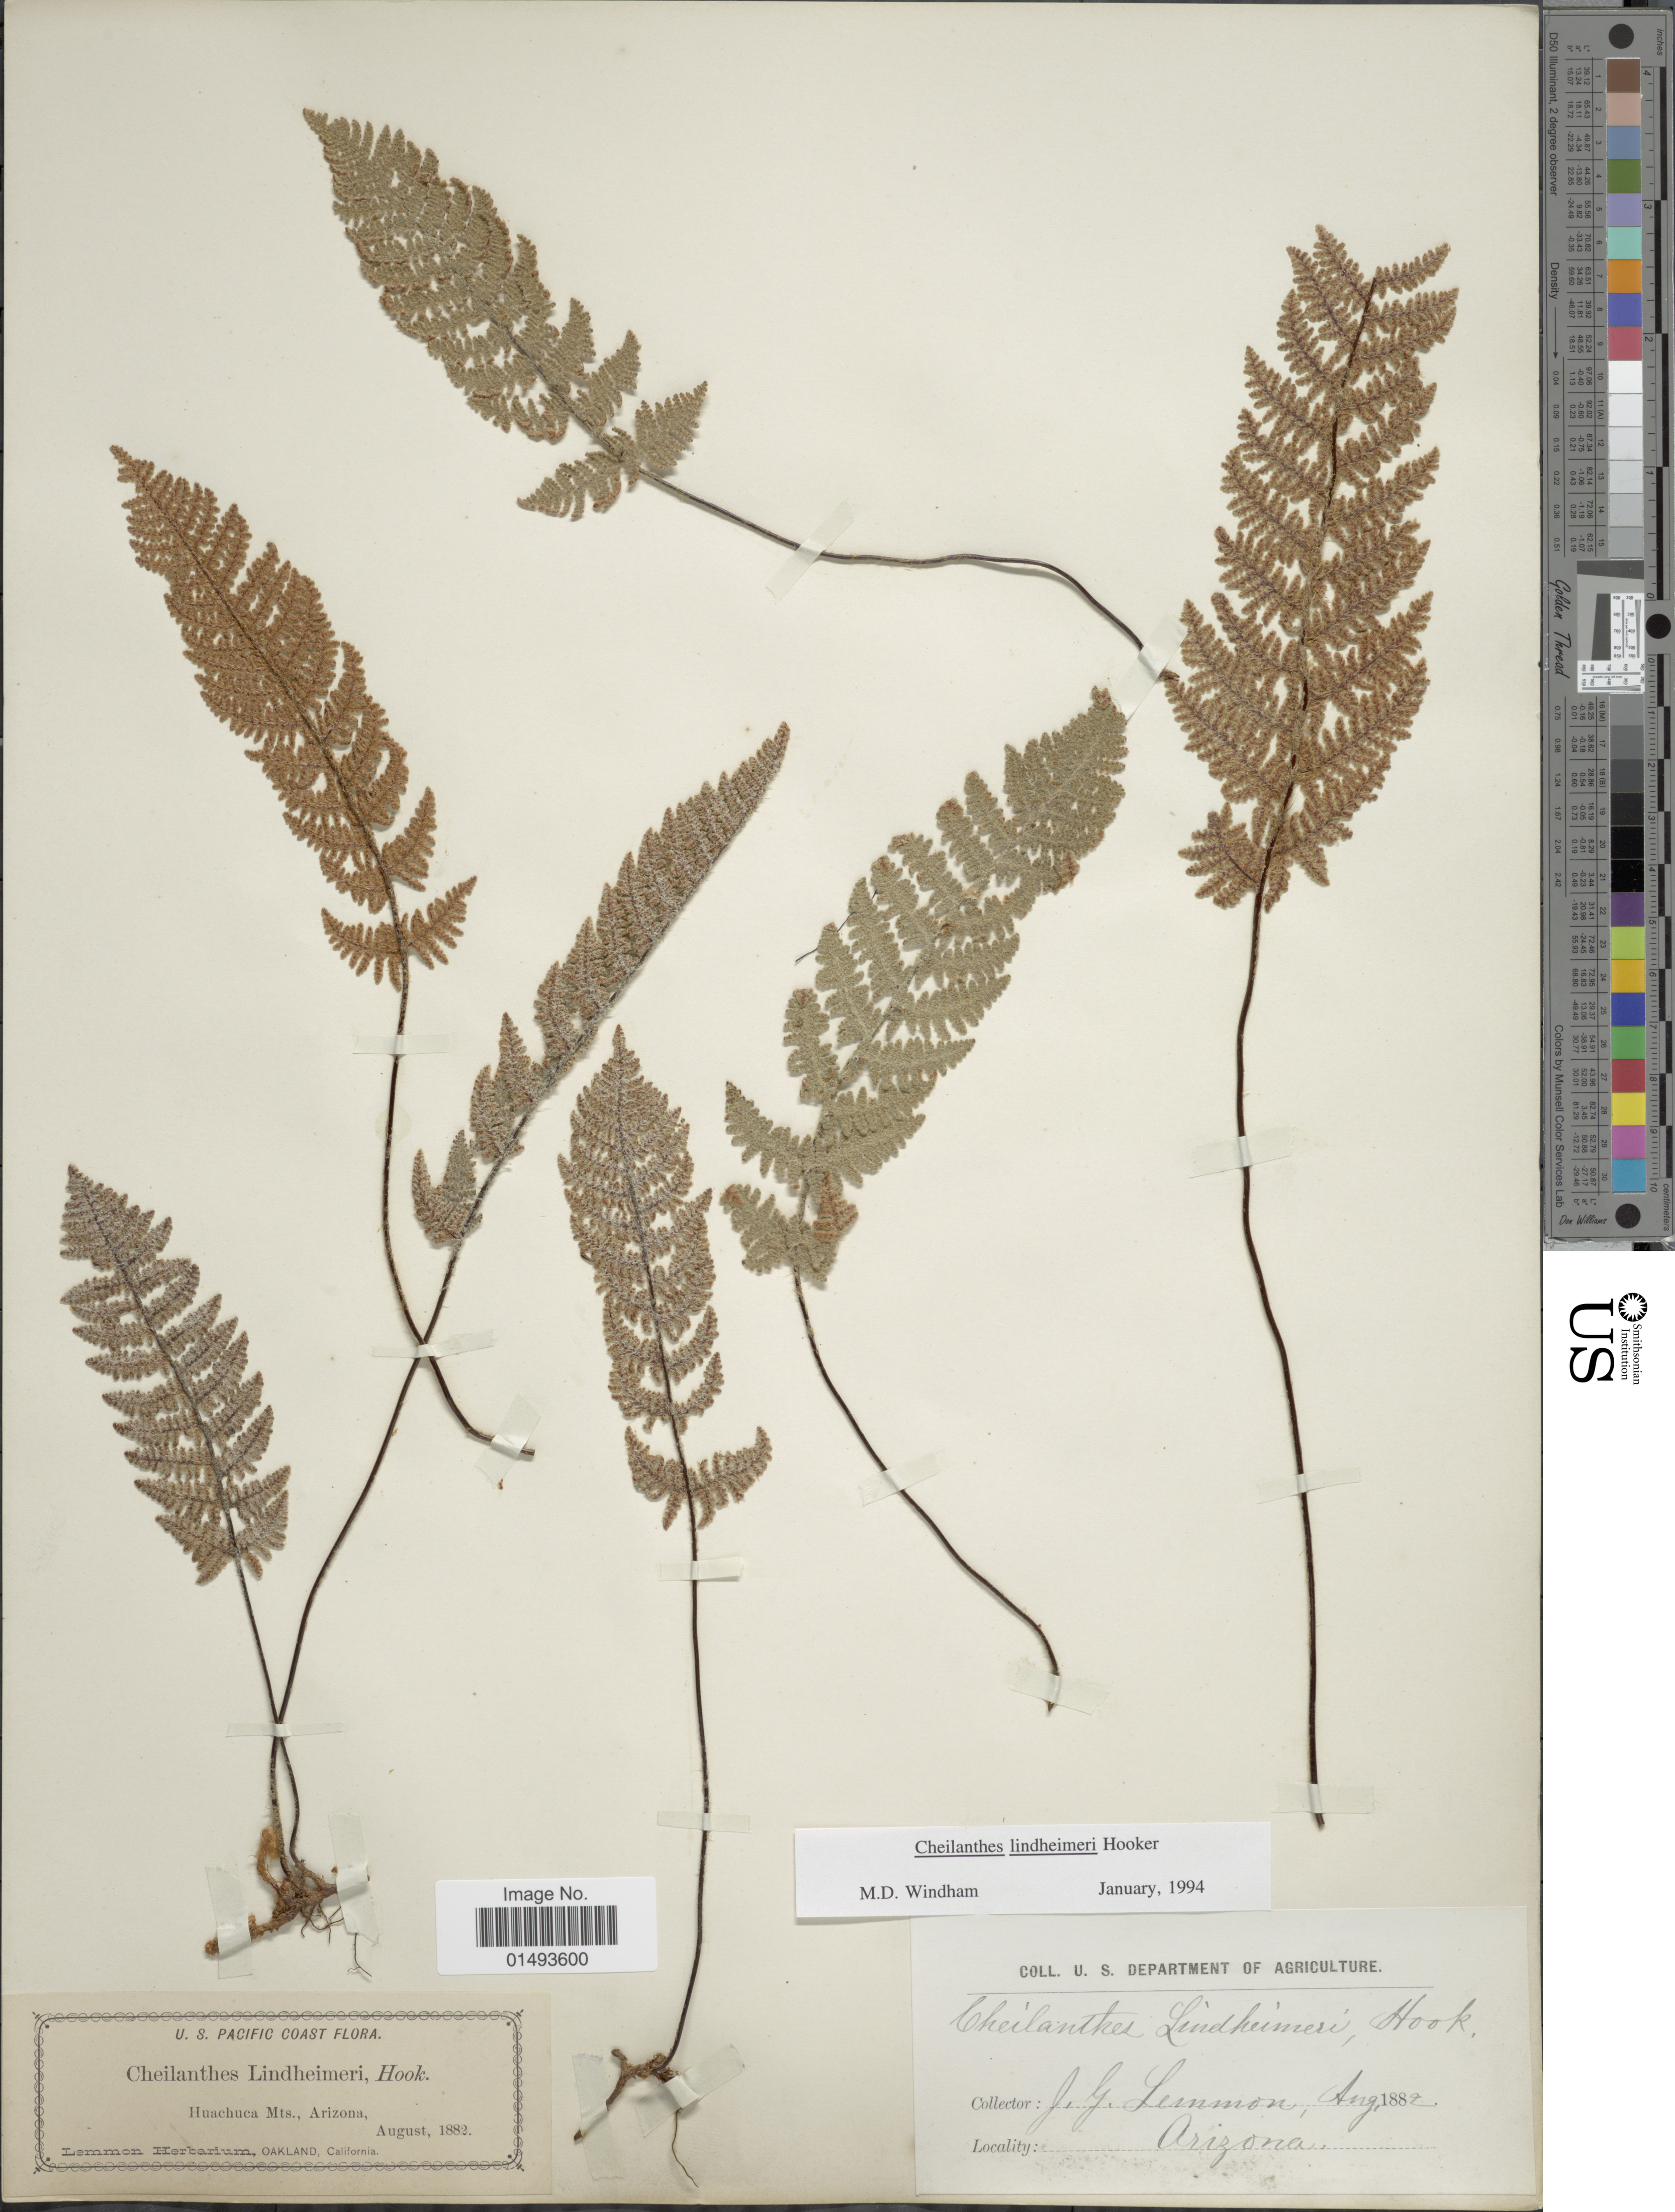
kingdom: Plantae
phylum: Tracheophyta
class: Polypodiopsida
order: Polypodiales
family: Pteridaceae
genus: Myriopteris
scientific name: Myriopteris lindheimeri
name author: (Hook.) J. Sm.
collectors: J. Lemmon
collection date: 1882-08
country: United States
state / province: Arizona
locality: U.S. Pacific coast Flora, Huachuca Mts.